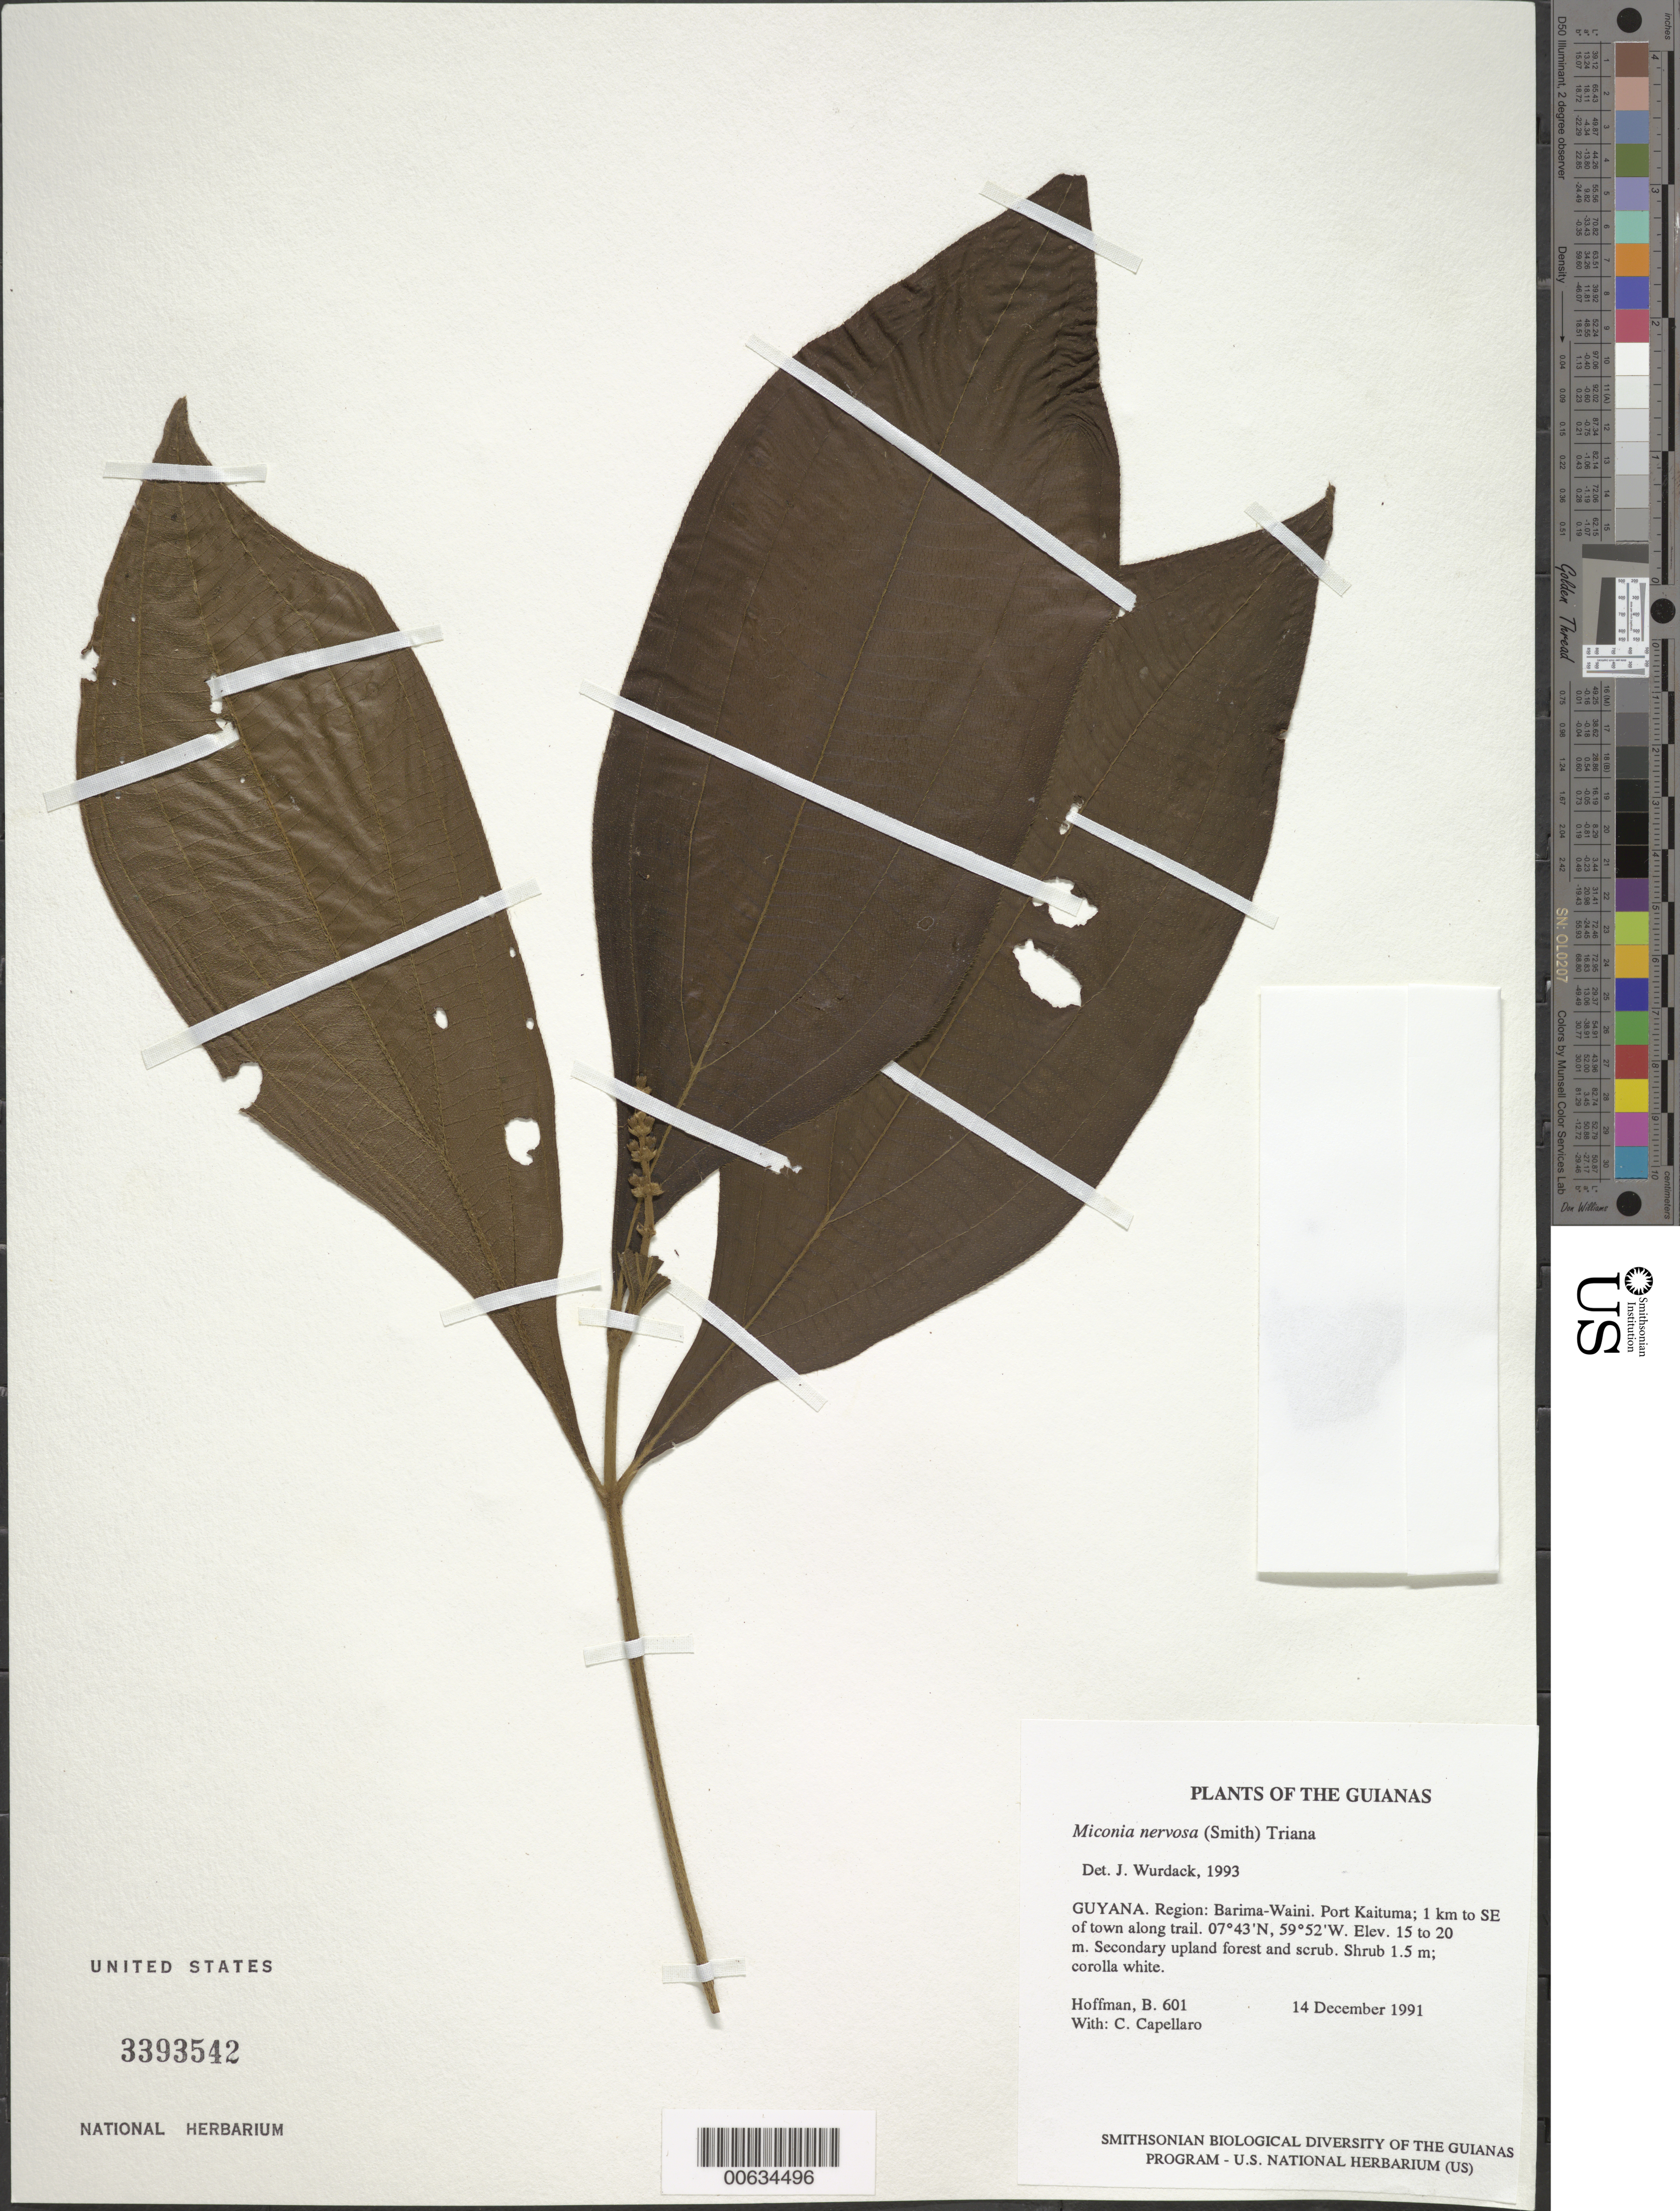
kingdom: Plantae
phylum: Tracheophyta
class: Magnoliopsida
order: Myrtales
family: Melastomataceae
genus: Miconia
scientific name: Miconia nervosa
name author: (Sm.) Triana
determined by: Wurdack, John J., (US), US (UNITED STATES)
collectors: B. Hoffman & C. Capellaro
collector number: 601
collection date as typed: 14 December 1991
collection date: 1991-12-14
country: Guyana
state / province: Barima-Waini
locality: Port Kaituma; 1 km to SE of town along trail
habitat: Secondary upland forest and scrub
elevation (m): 15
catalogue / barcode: US 3393542